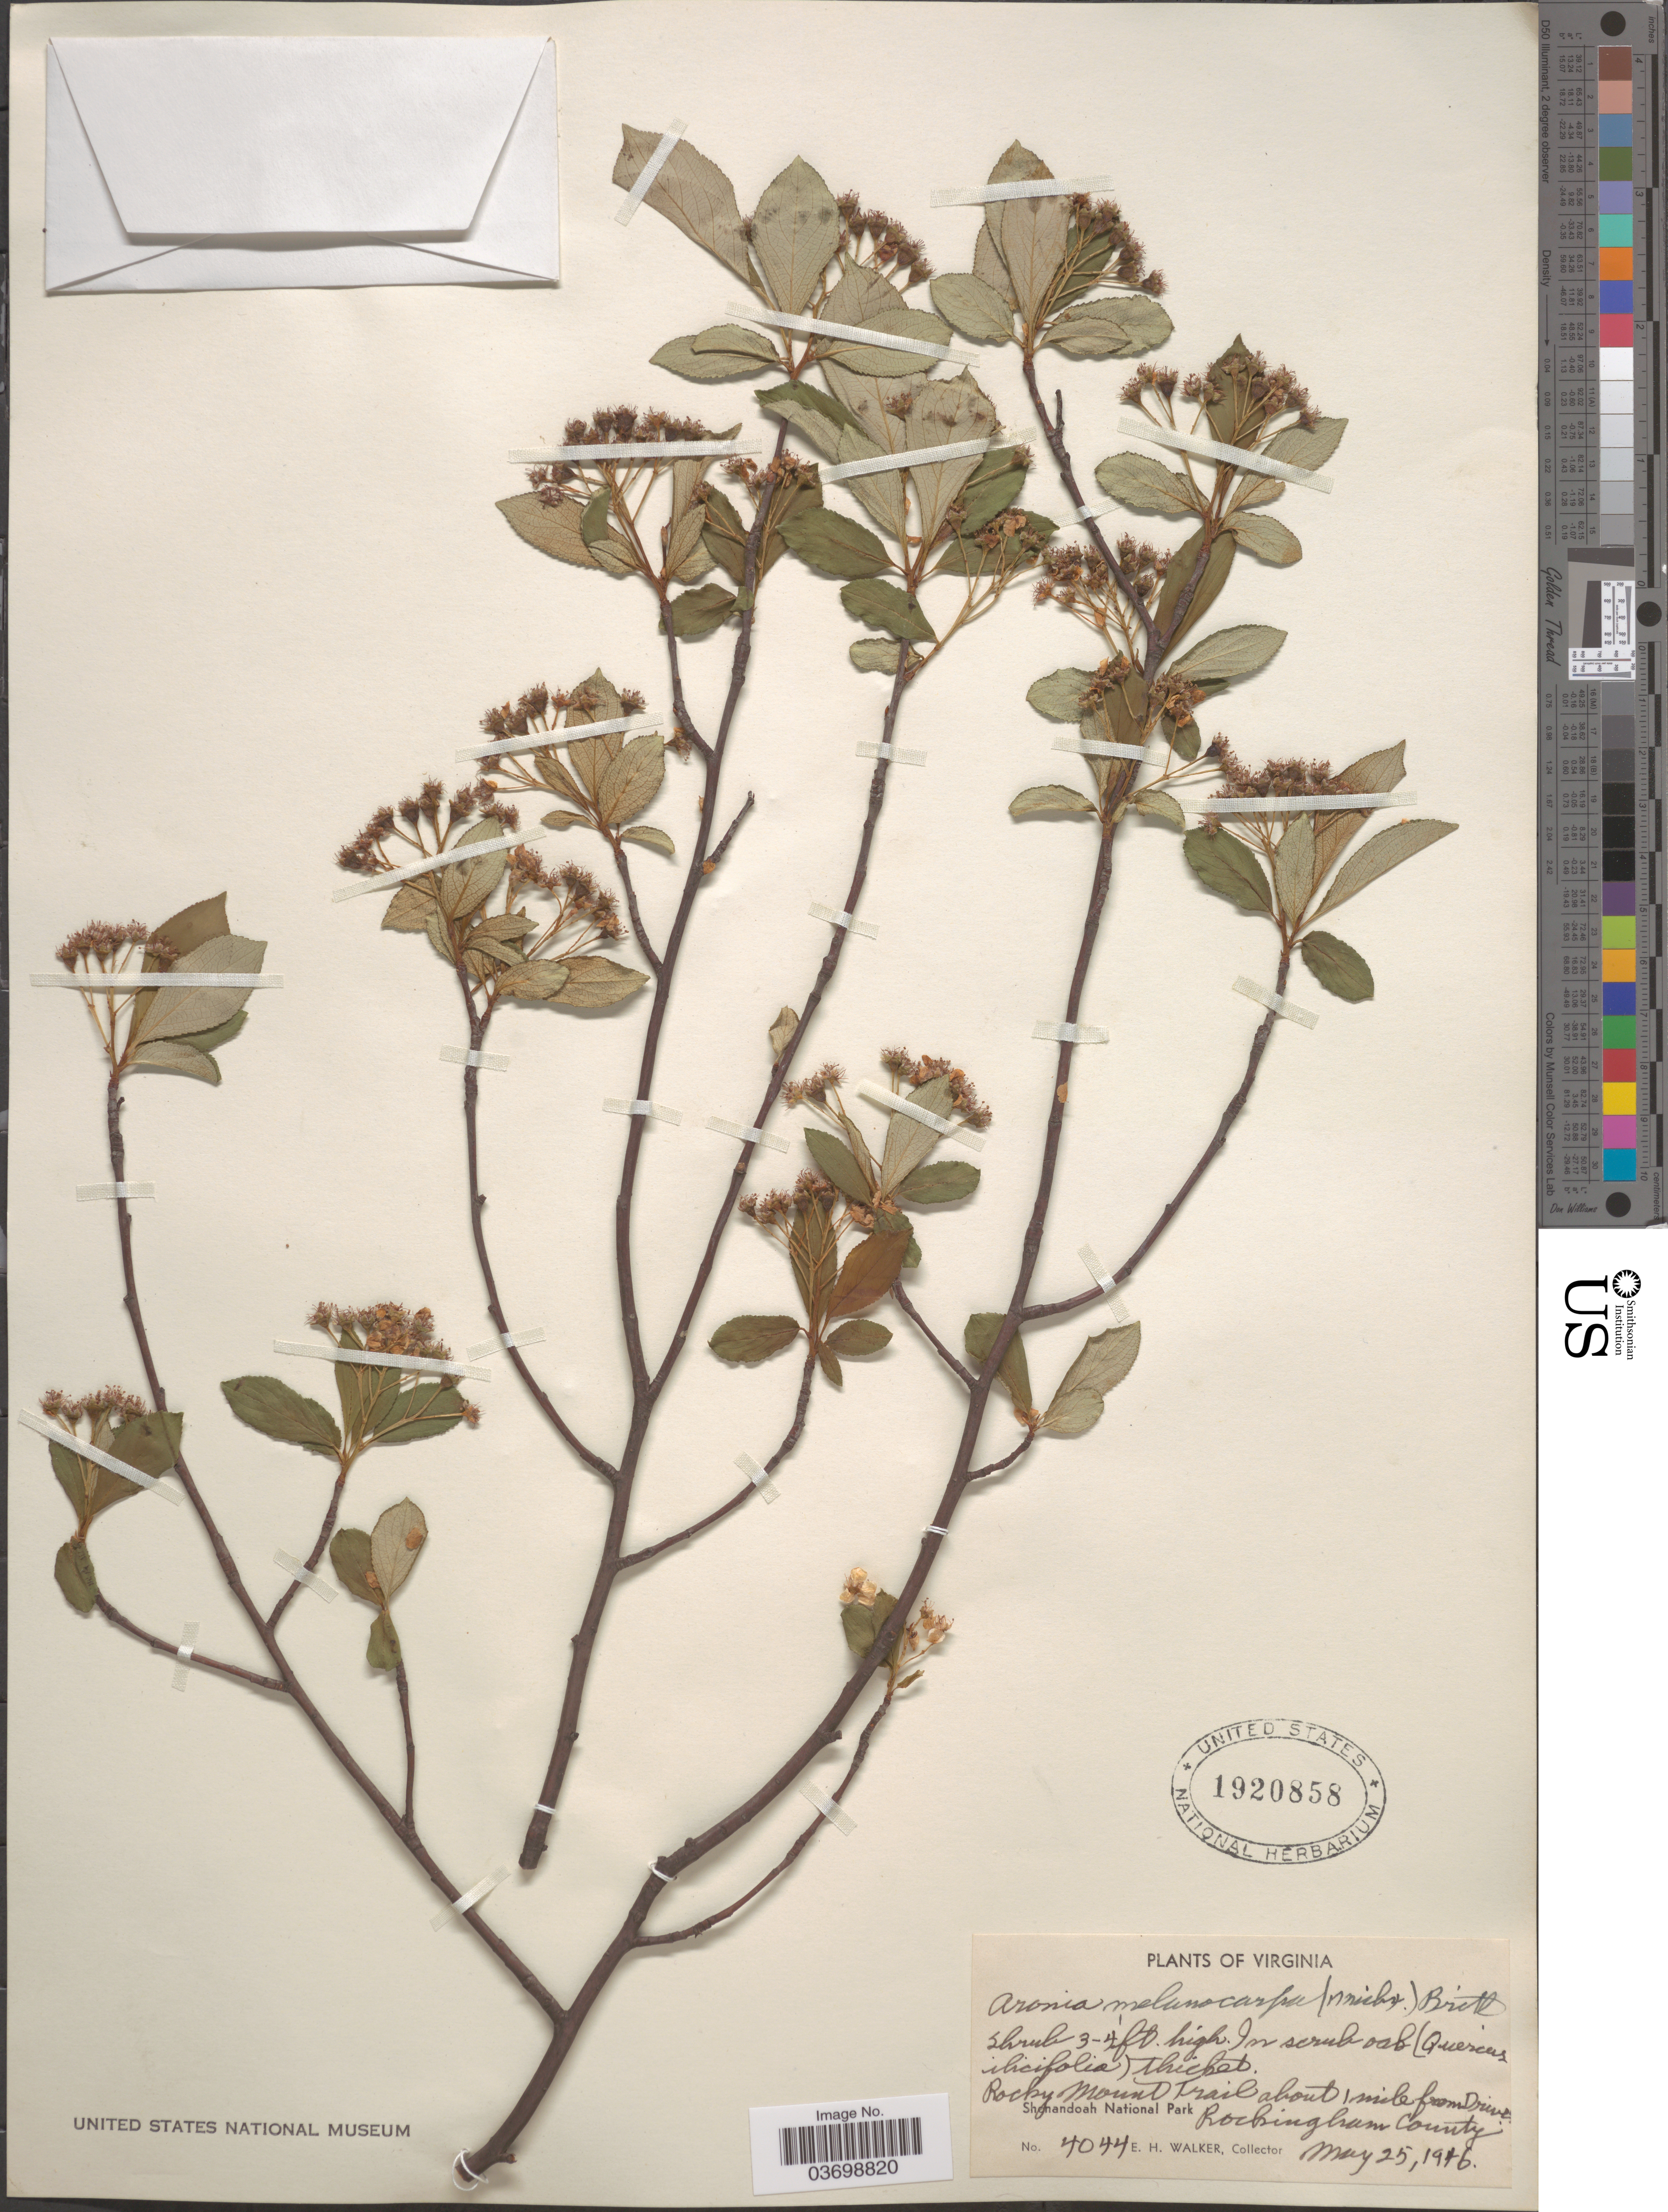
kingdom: Plantae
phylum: Tracheophyta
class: Magnoliopsida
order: Rosales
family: Rosaceae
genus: Aronia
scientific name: Aronia melanocarpa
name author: (Michx.) Elliott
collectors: E. H. Walker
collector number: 4044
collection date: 1946-05-25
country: United States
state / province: Virginia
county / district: Rockingham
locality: Rocky Mount Trail about 1 mile from Drive, Rockingham County. Shenandoah National Park.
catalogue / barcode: US 1920858